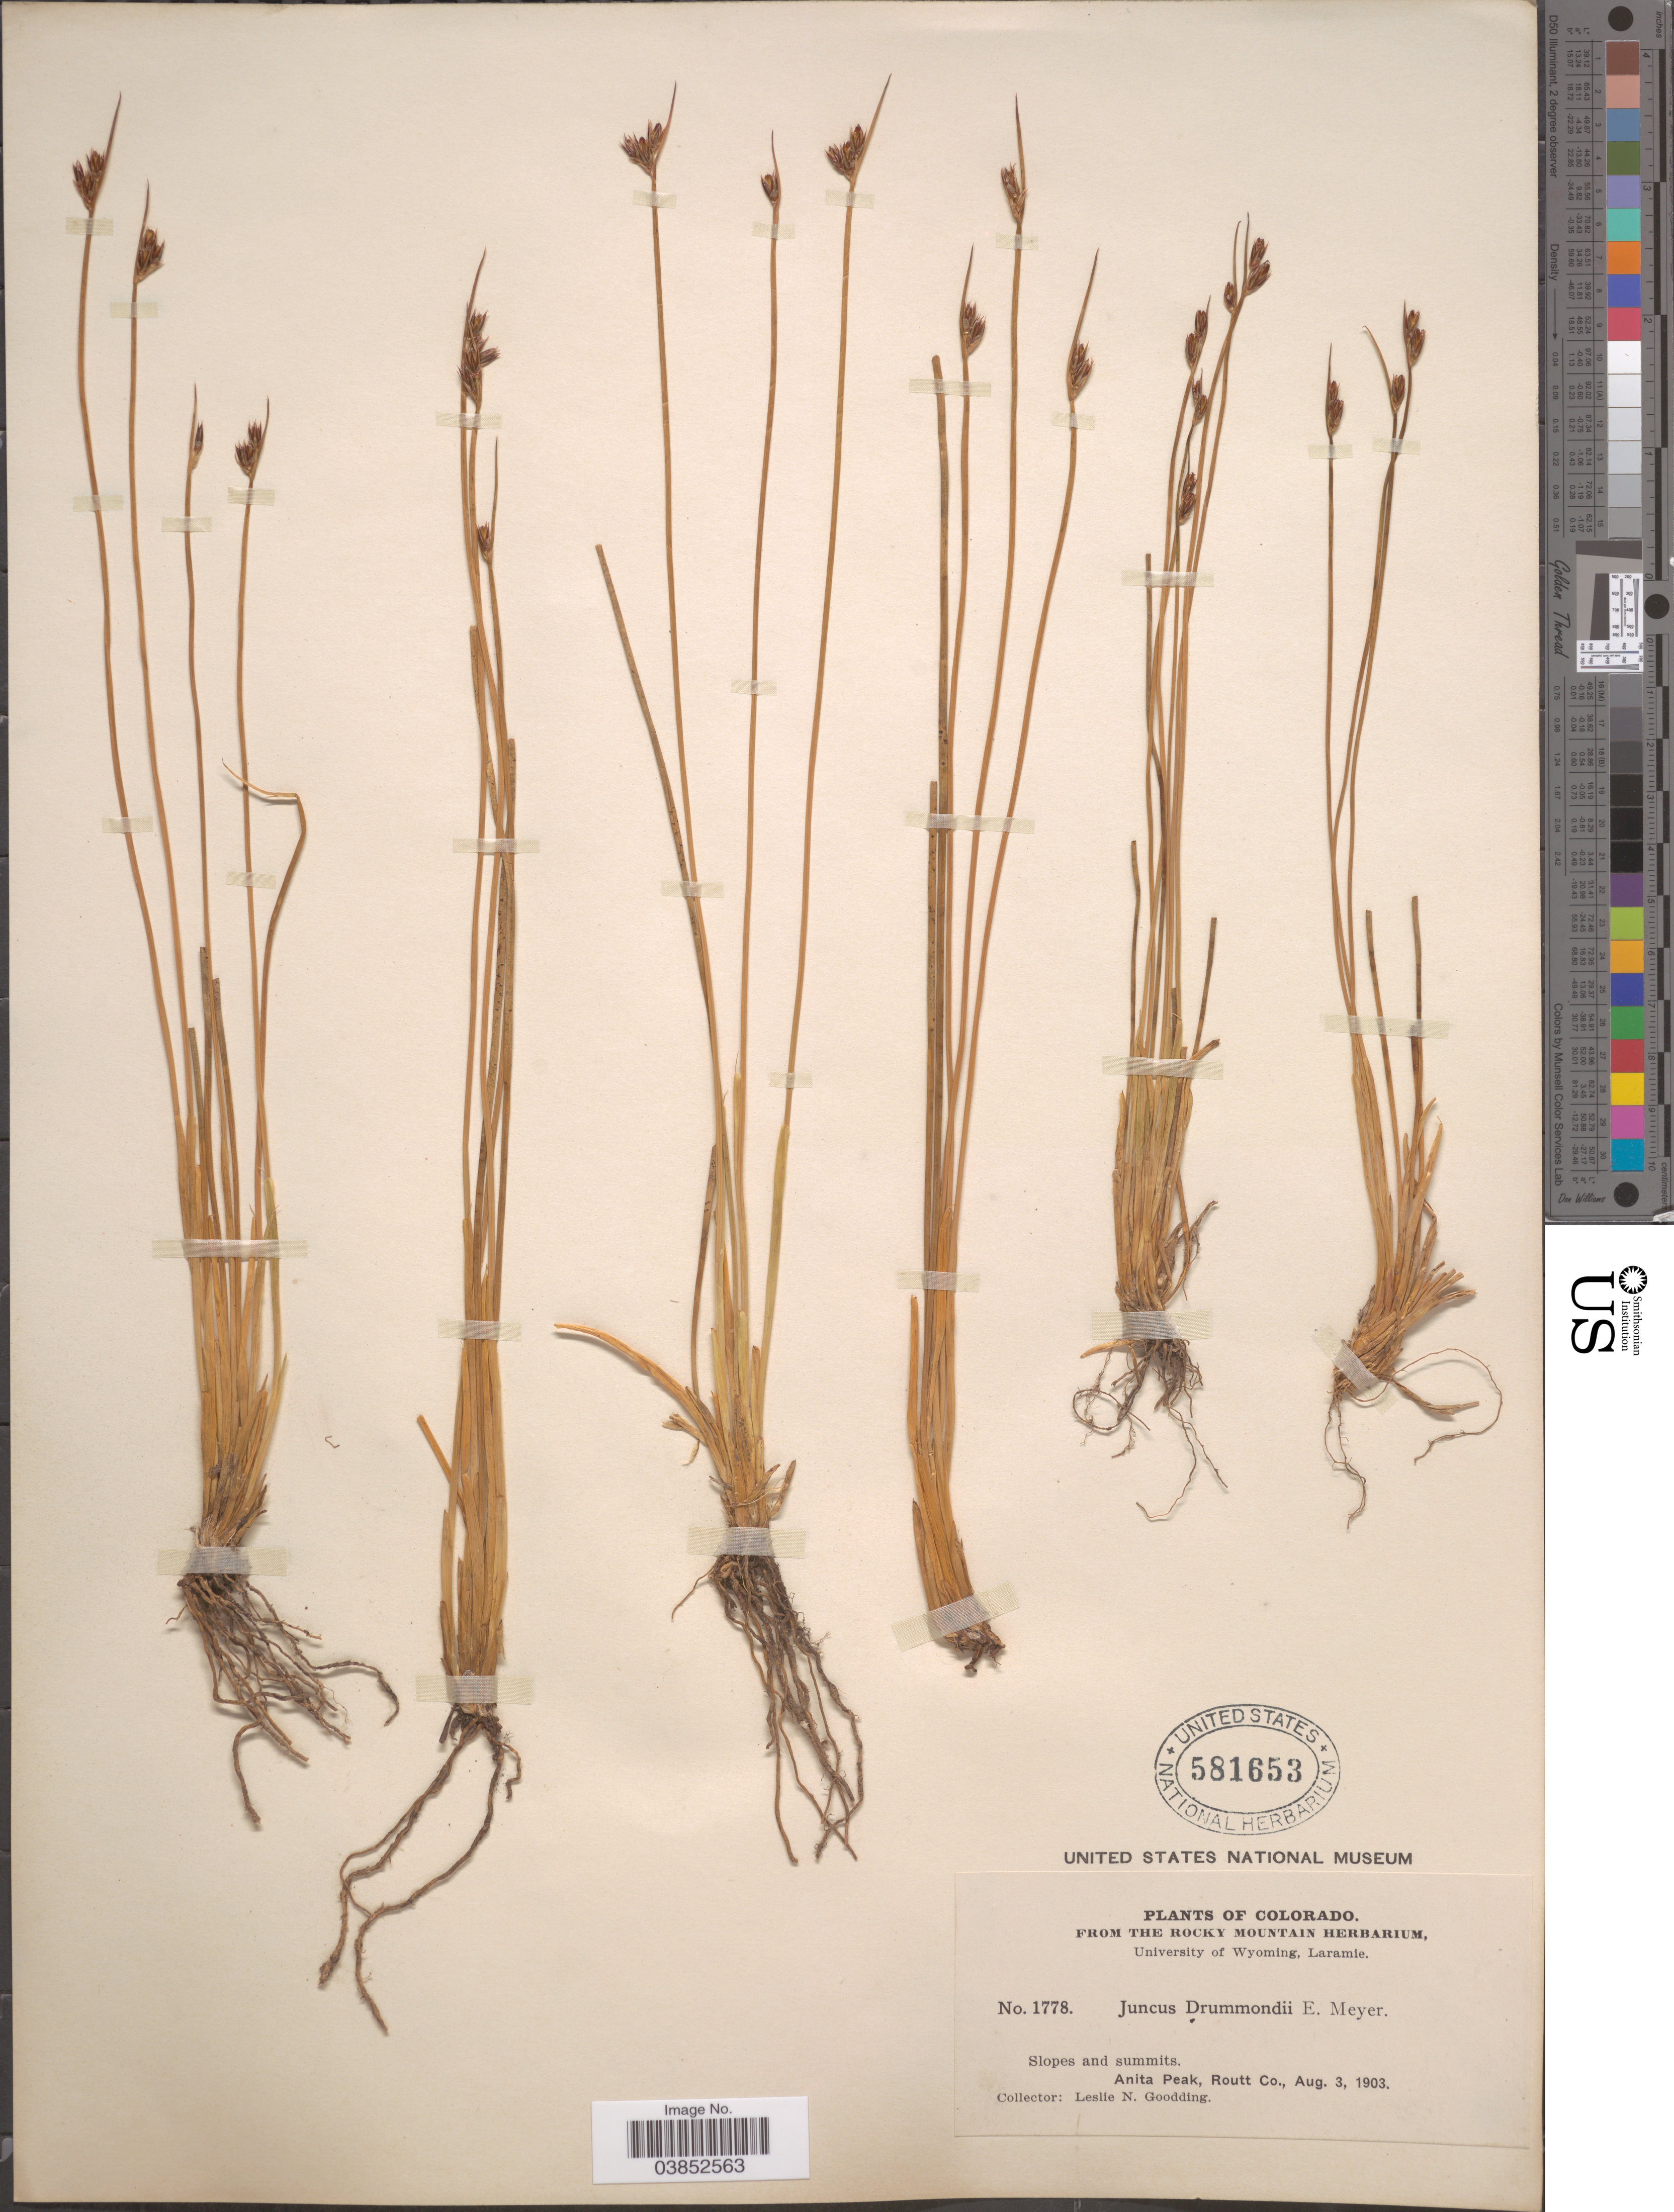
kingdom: Plantae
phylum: Tracheophyta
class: Liliopsida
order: Poales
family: Juncaceae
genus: Juncus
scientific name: Juncus drummondii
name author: E. Mey.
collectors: L. N. Goodding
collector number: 1778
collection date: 1903-08-03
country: United States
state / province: Colorado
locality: Anita Peak, Routt Co.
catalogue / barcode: US 581653